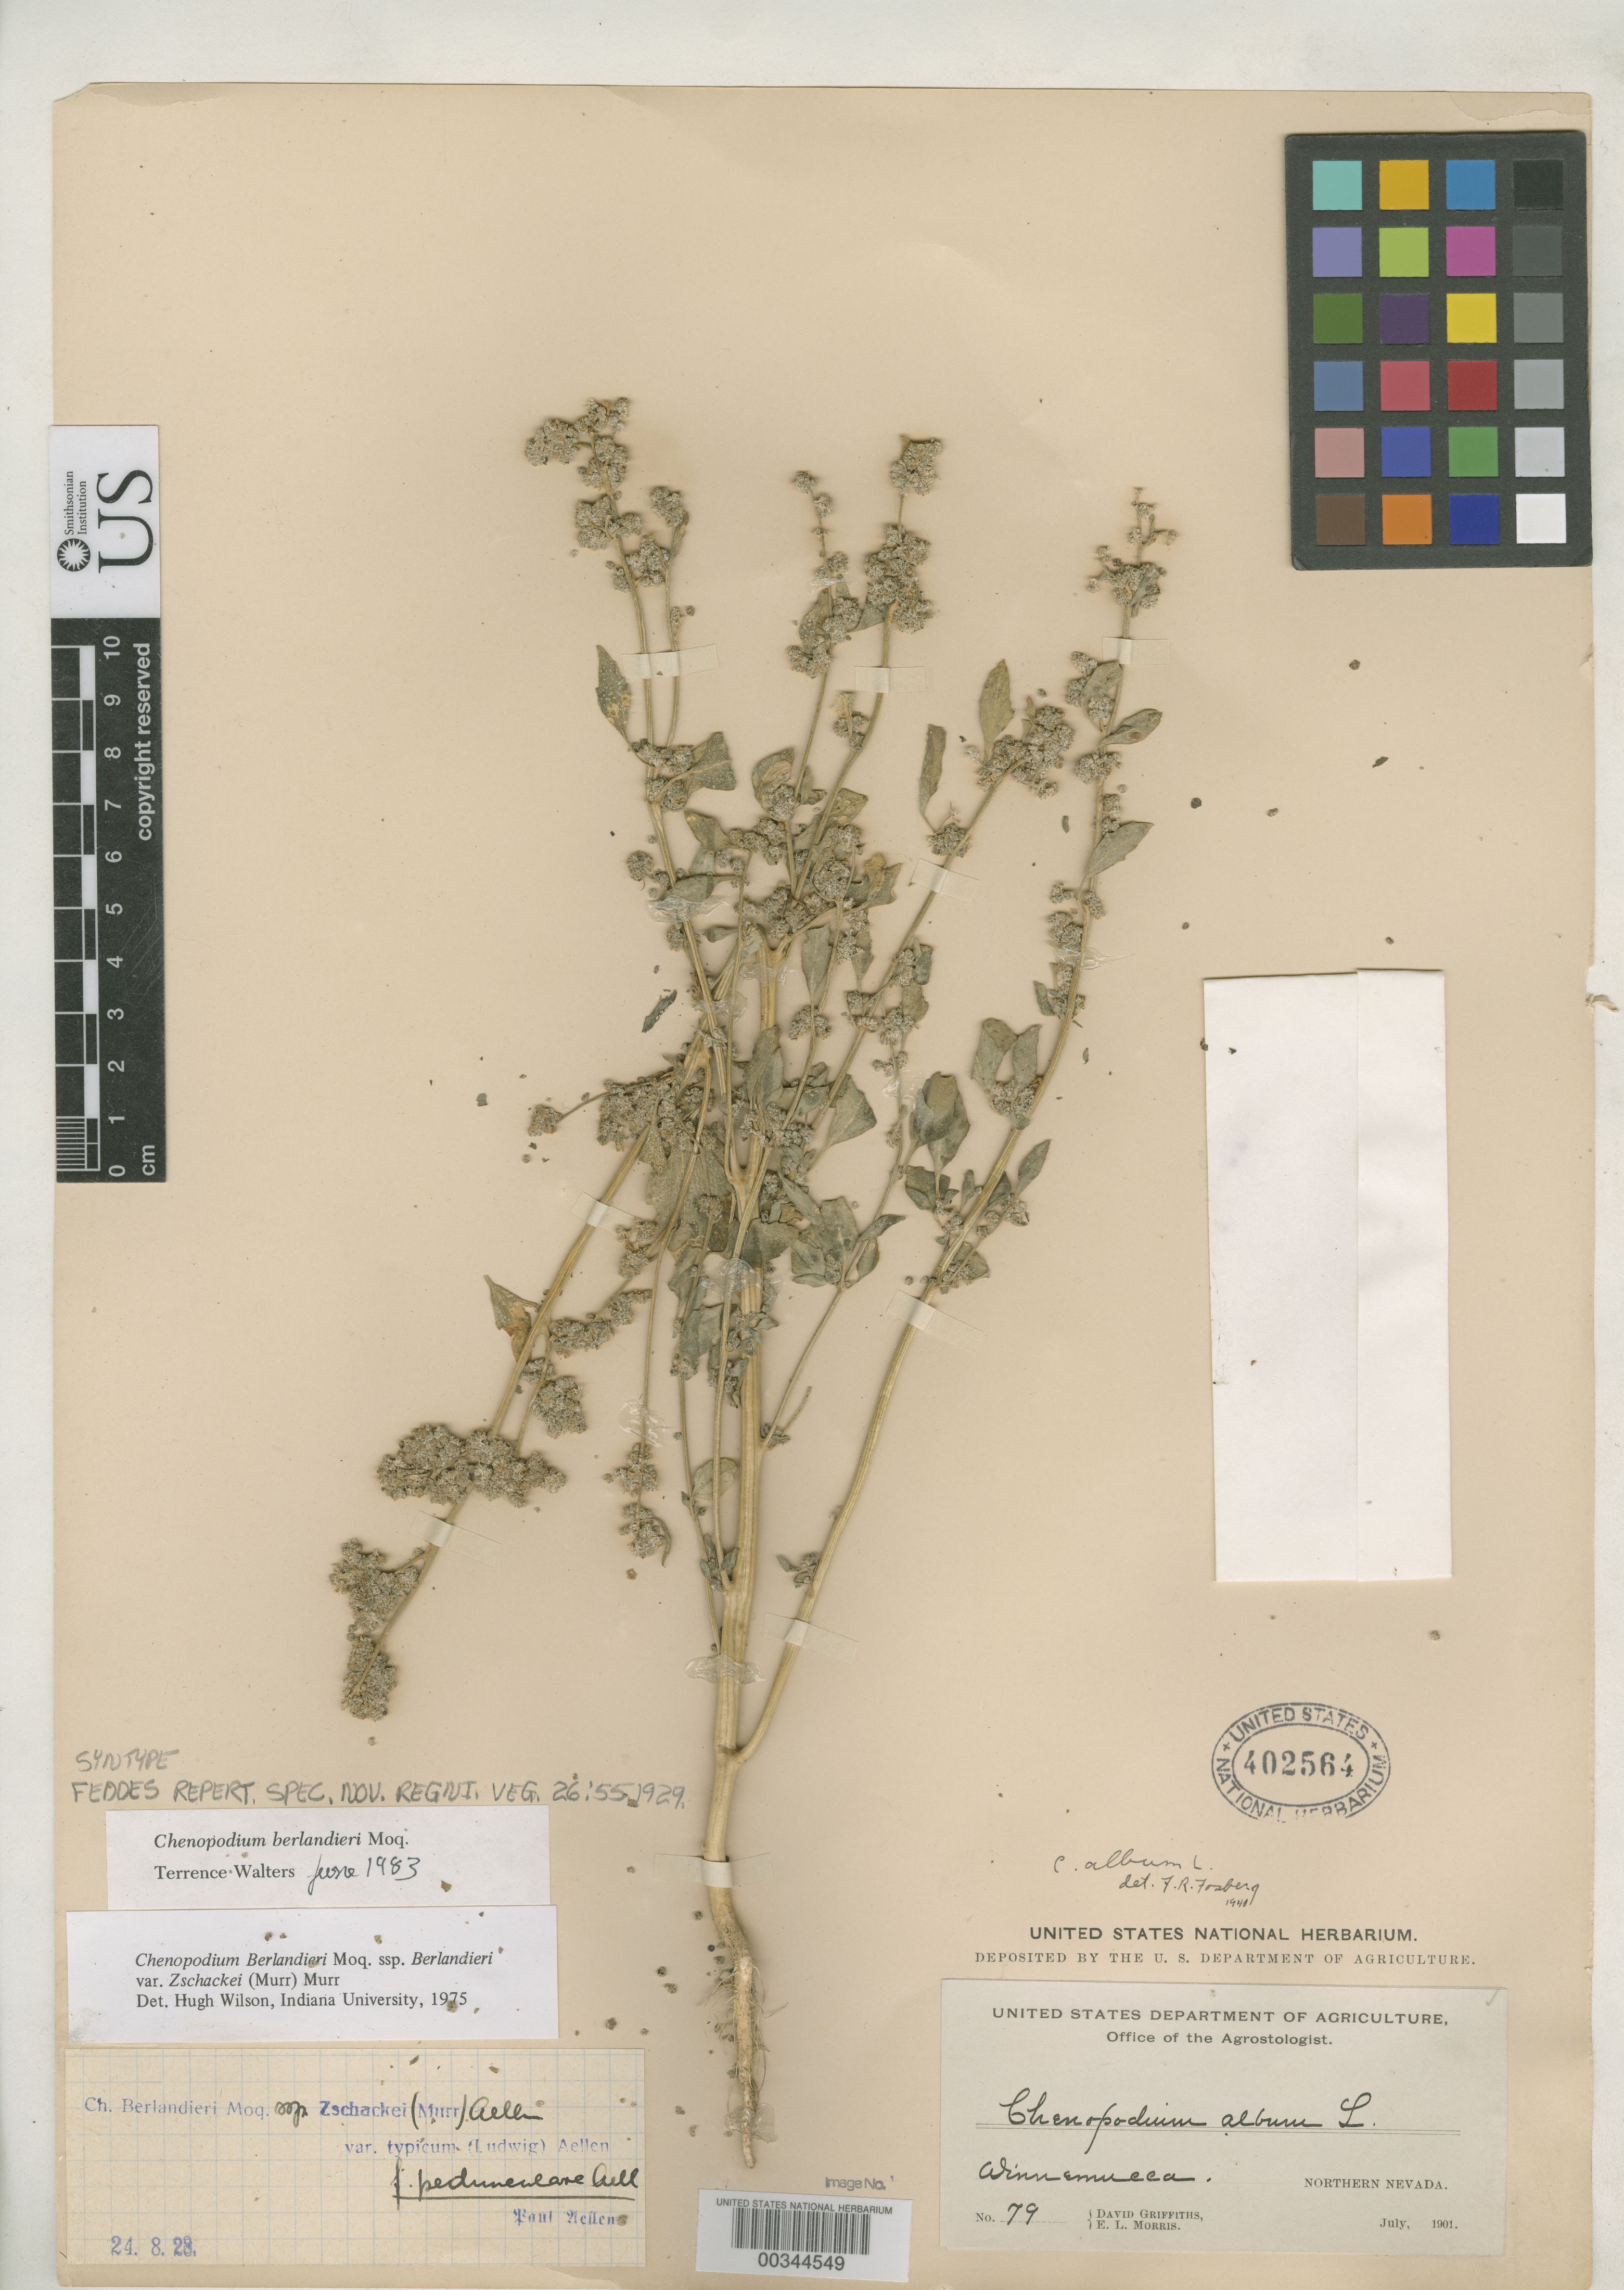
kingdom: Plantae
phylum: Tracheophyta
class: Magnoliopsida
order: Caryophyllales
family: Amaranthaceae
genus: Chenopodium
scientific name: Chenopodium berlandieri f. pedunculare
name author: Aellen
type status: Syntype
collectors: D. Griffiths & E. L. Morris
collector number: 79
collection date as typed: Jul 1901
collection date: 1901-07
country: United States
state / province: Nevada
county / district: Washoe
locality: Winnamucca, northern Nevada.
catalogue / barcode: US 402564